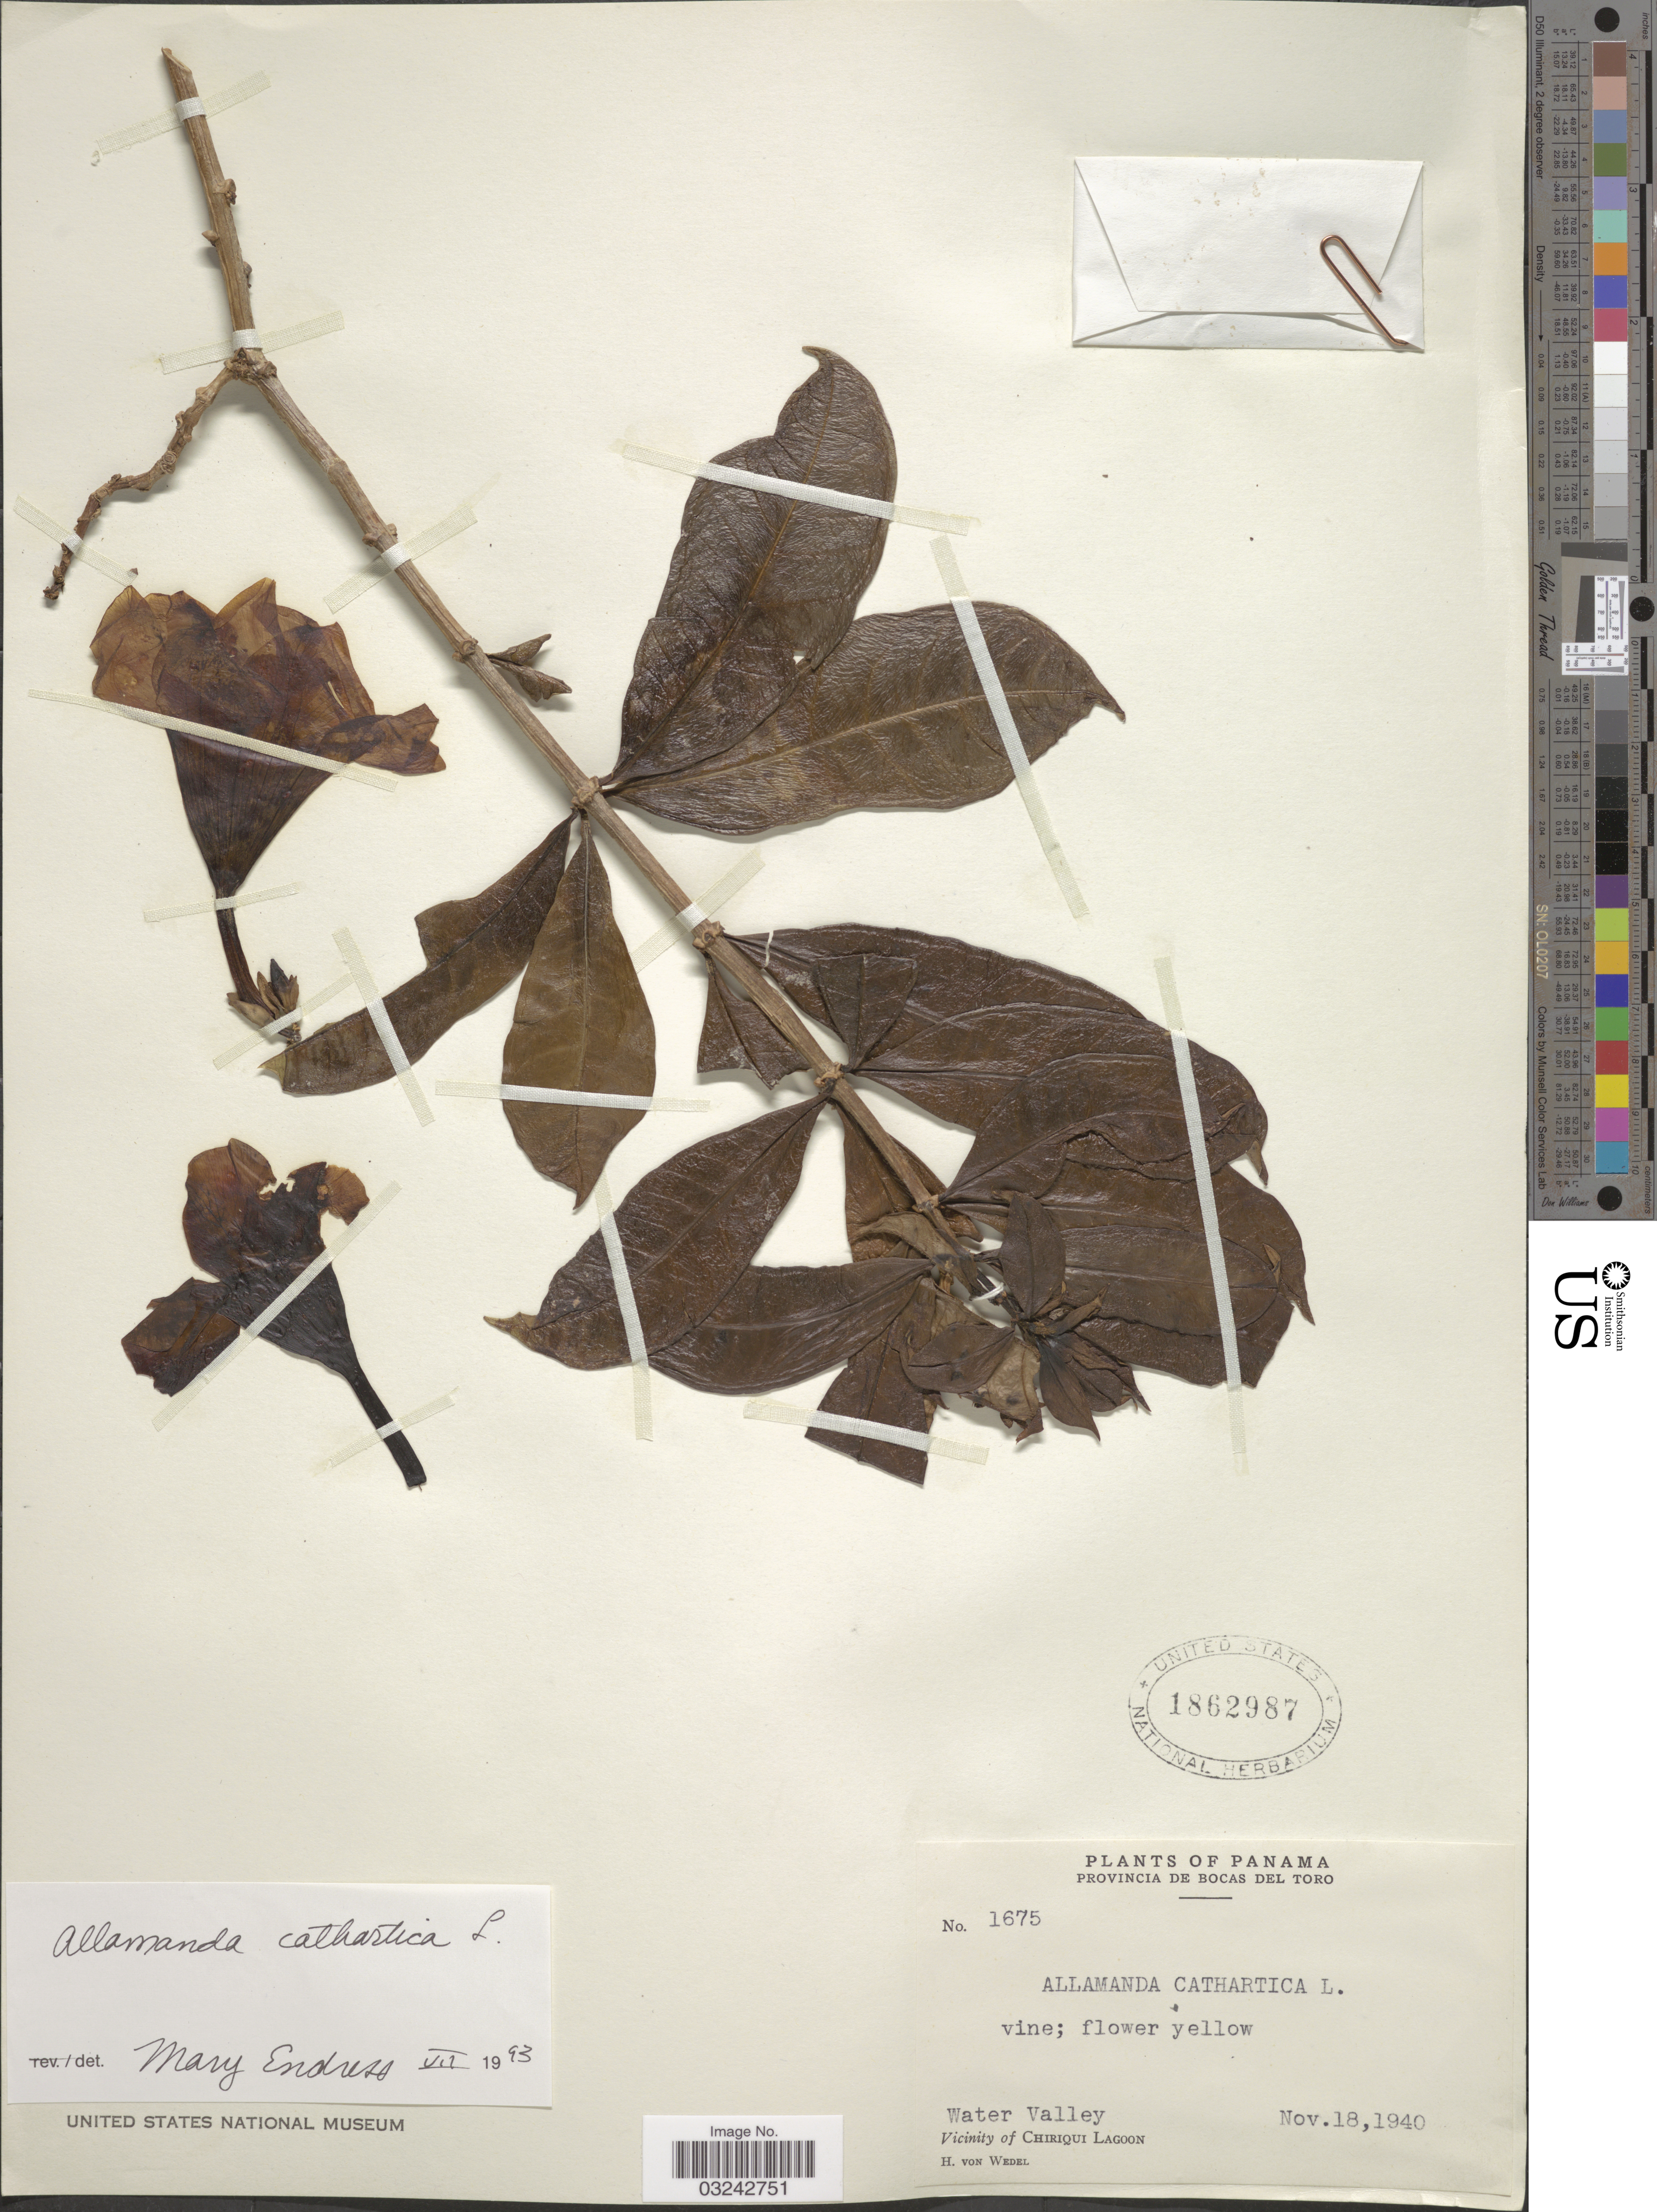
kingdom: Plantae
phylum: Tracheophyta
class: Magnoliopsida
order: Gentianales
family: Apocynaceae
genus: Allamanda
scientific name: Allamanda cathartica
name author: L.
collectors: H. von Wedel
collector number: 1675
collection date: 1940-11-18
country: Panama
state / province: Bocas del Toro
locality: Water Valley. Vicinity of Chiriqui Lagoon.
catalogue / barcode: US 1862987